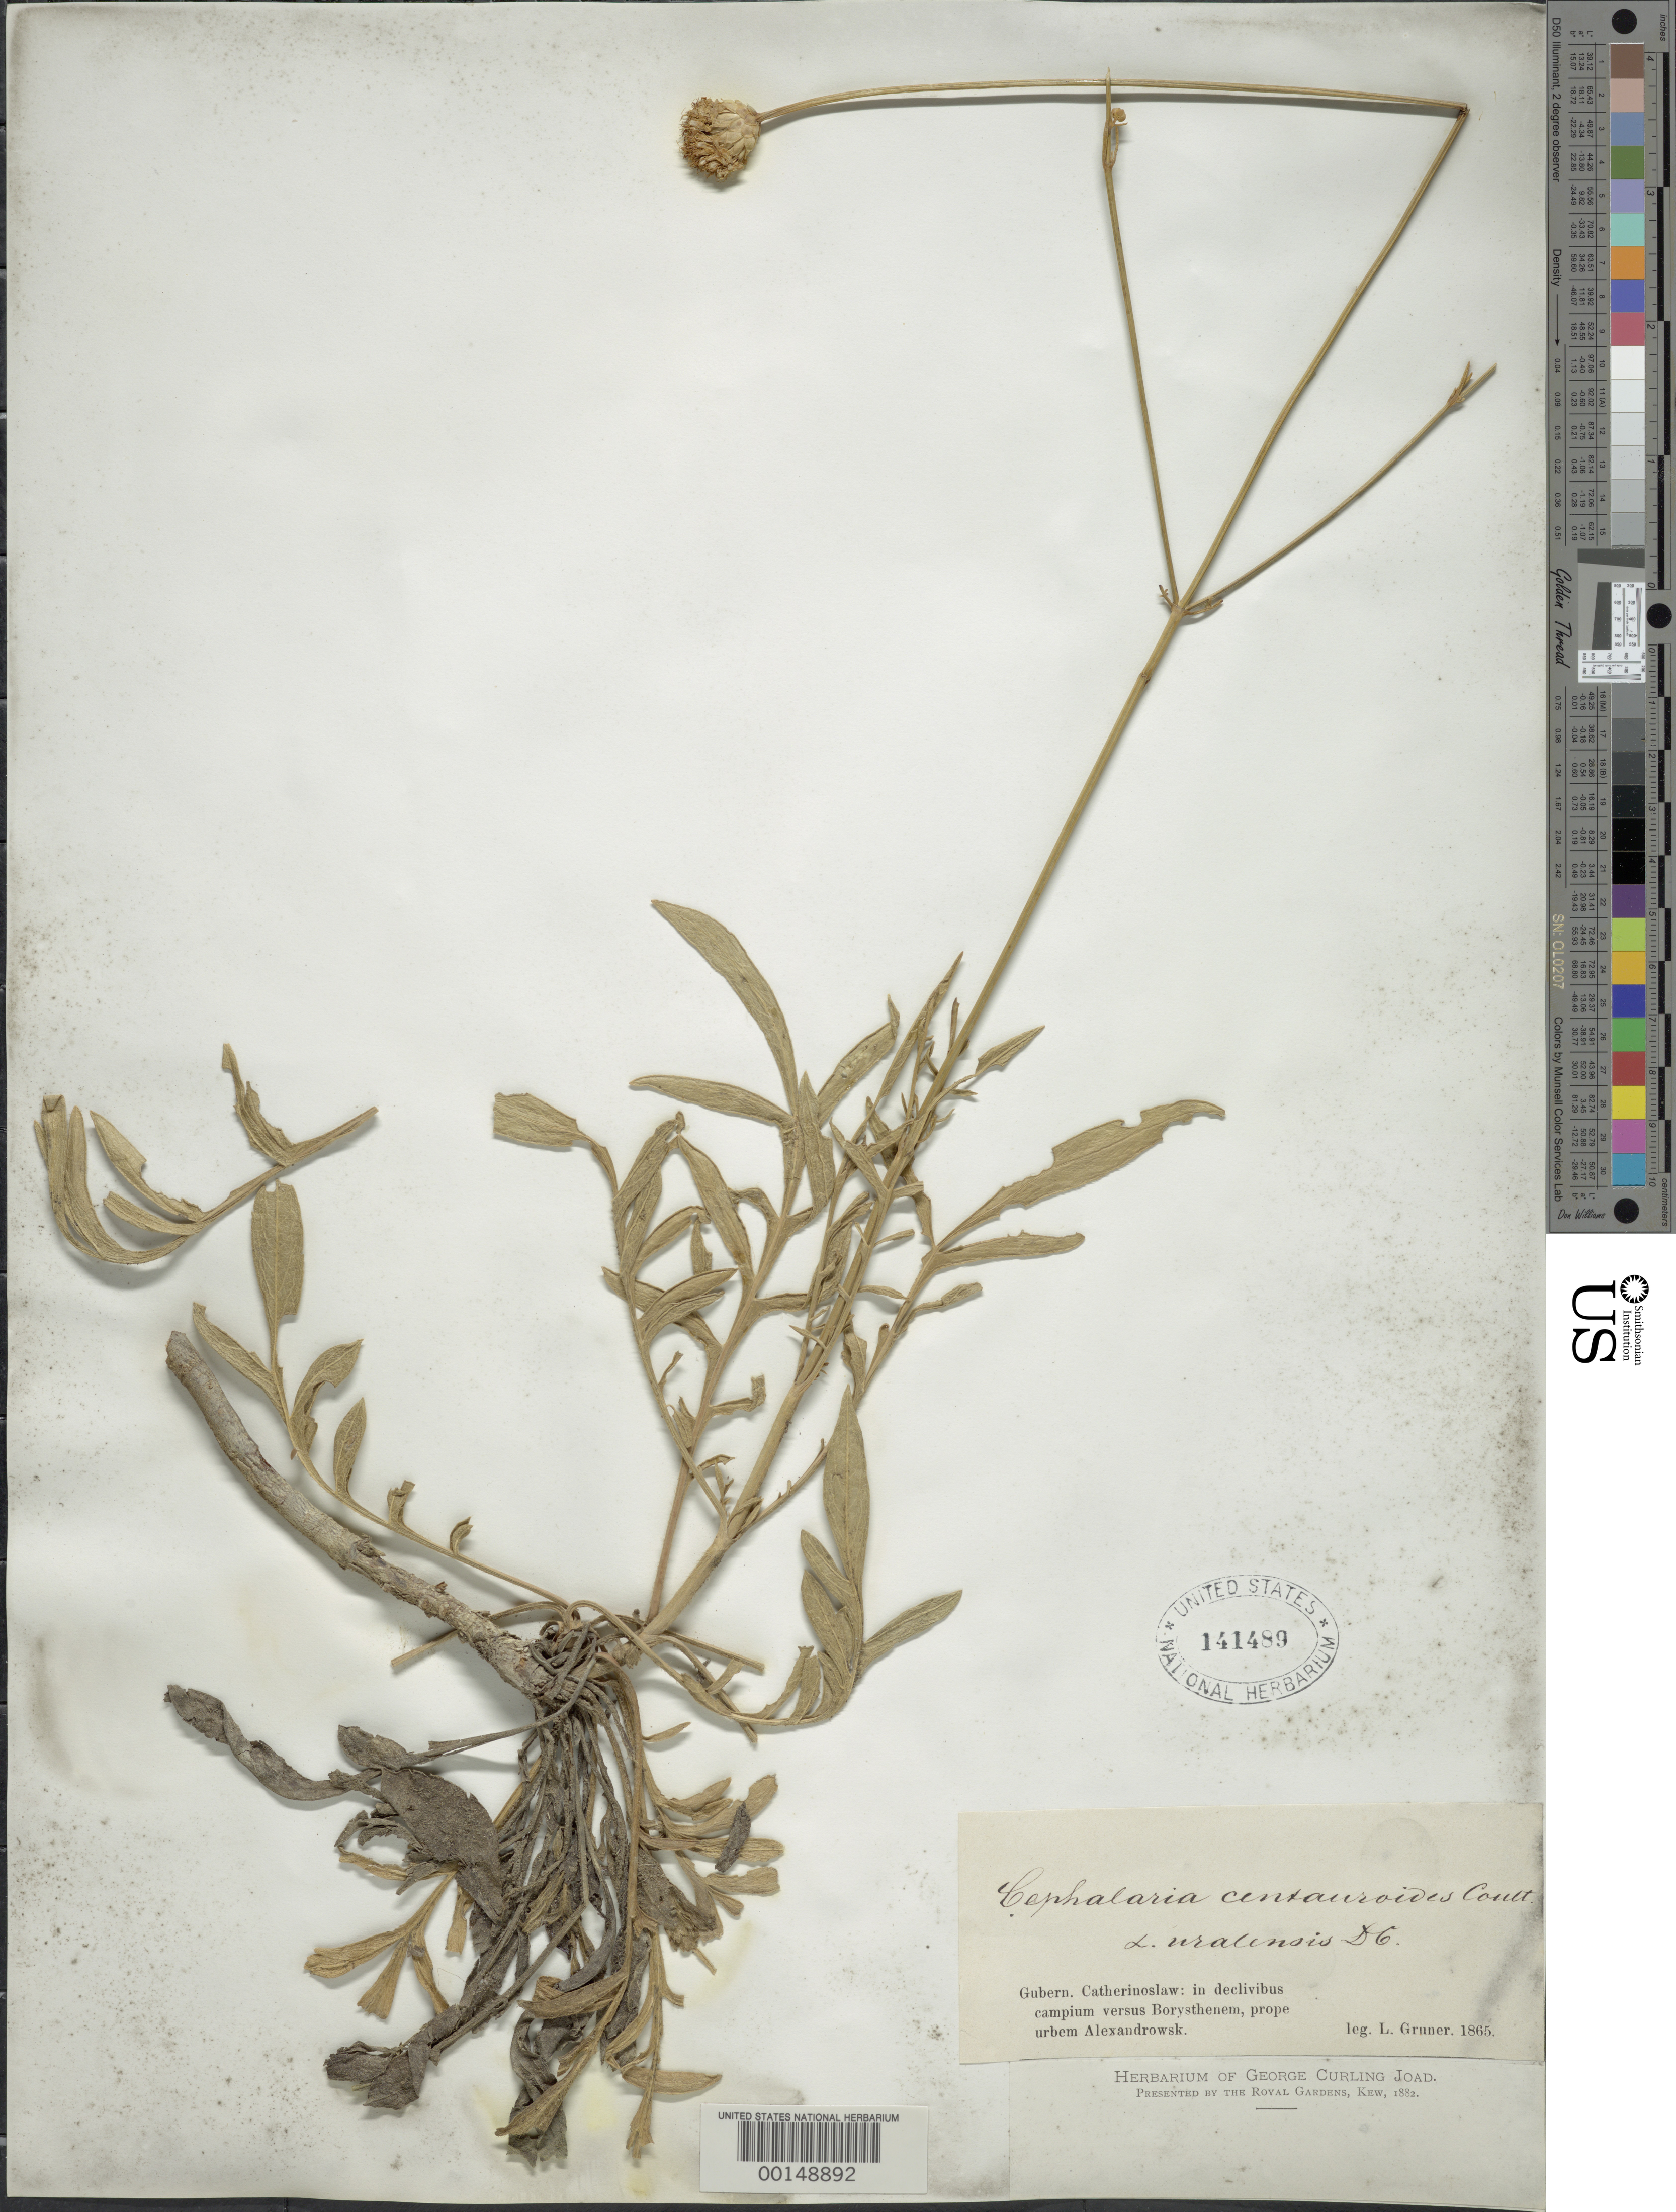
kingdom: Plantae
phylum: Tracheophyta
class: Magnoliopsida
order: Dipsacales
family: Caprifoliaceae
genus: Cephalaria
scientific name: Cephalaria centauroides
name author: Coult.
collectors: L. Grunner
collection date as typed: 1865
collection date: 1865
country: Russian Federation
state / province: Stavropol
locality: Gubern, Catherinoslaw, near Alexandrowsk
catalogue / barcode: US 141489